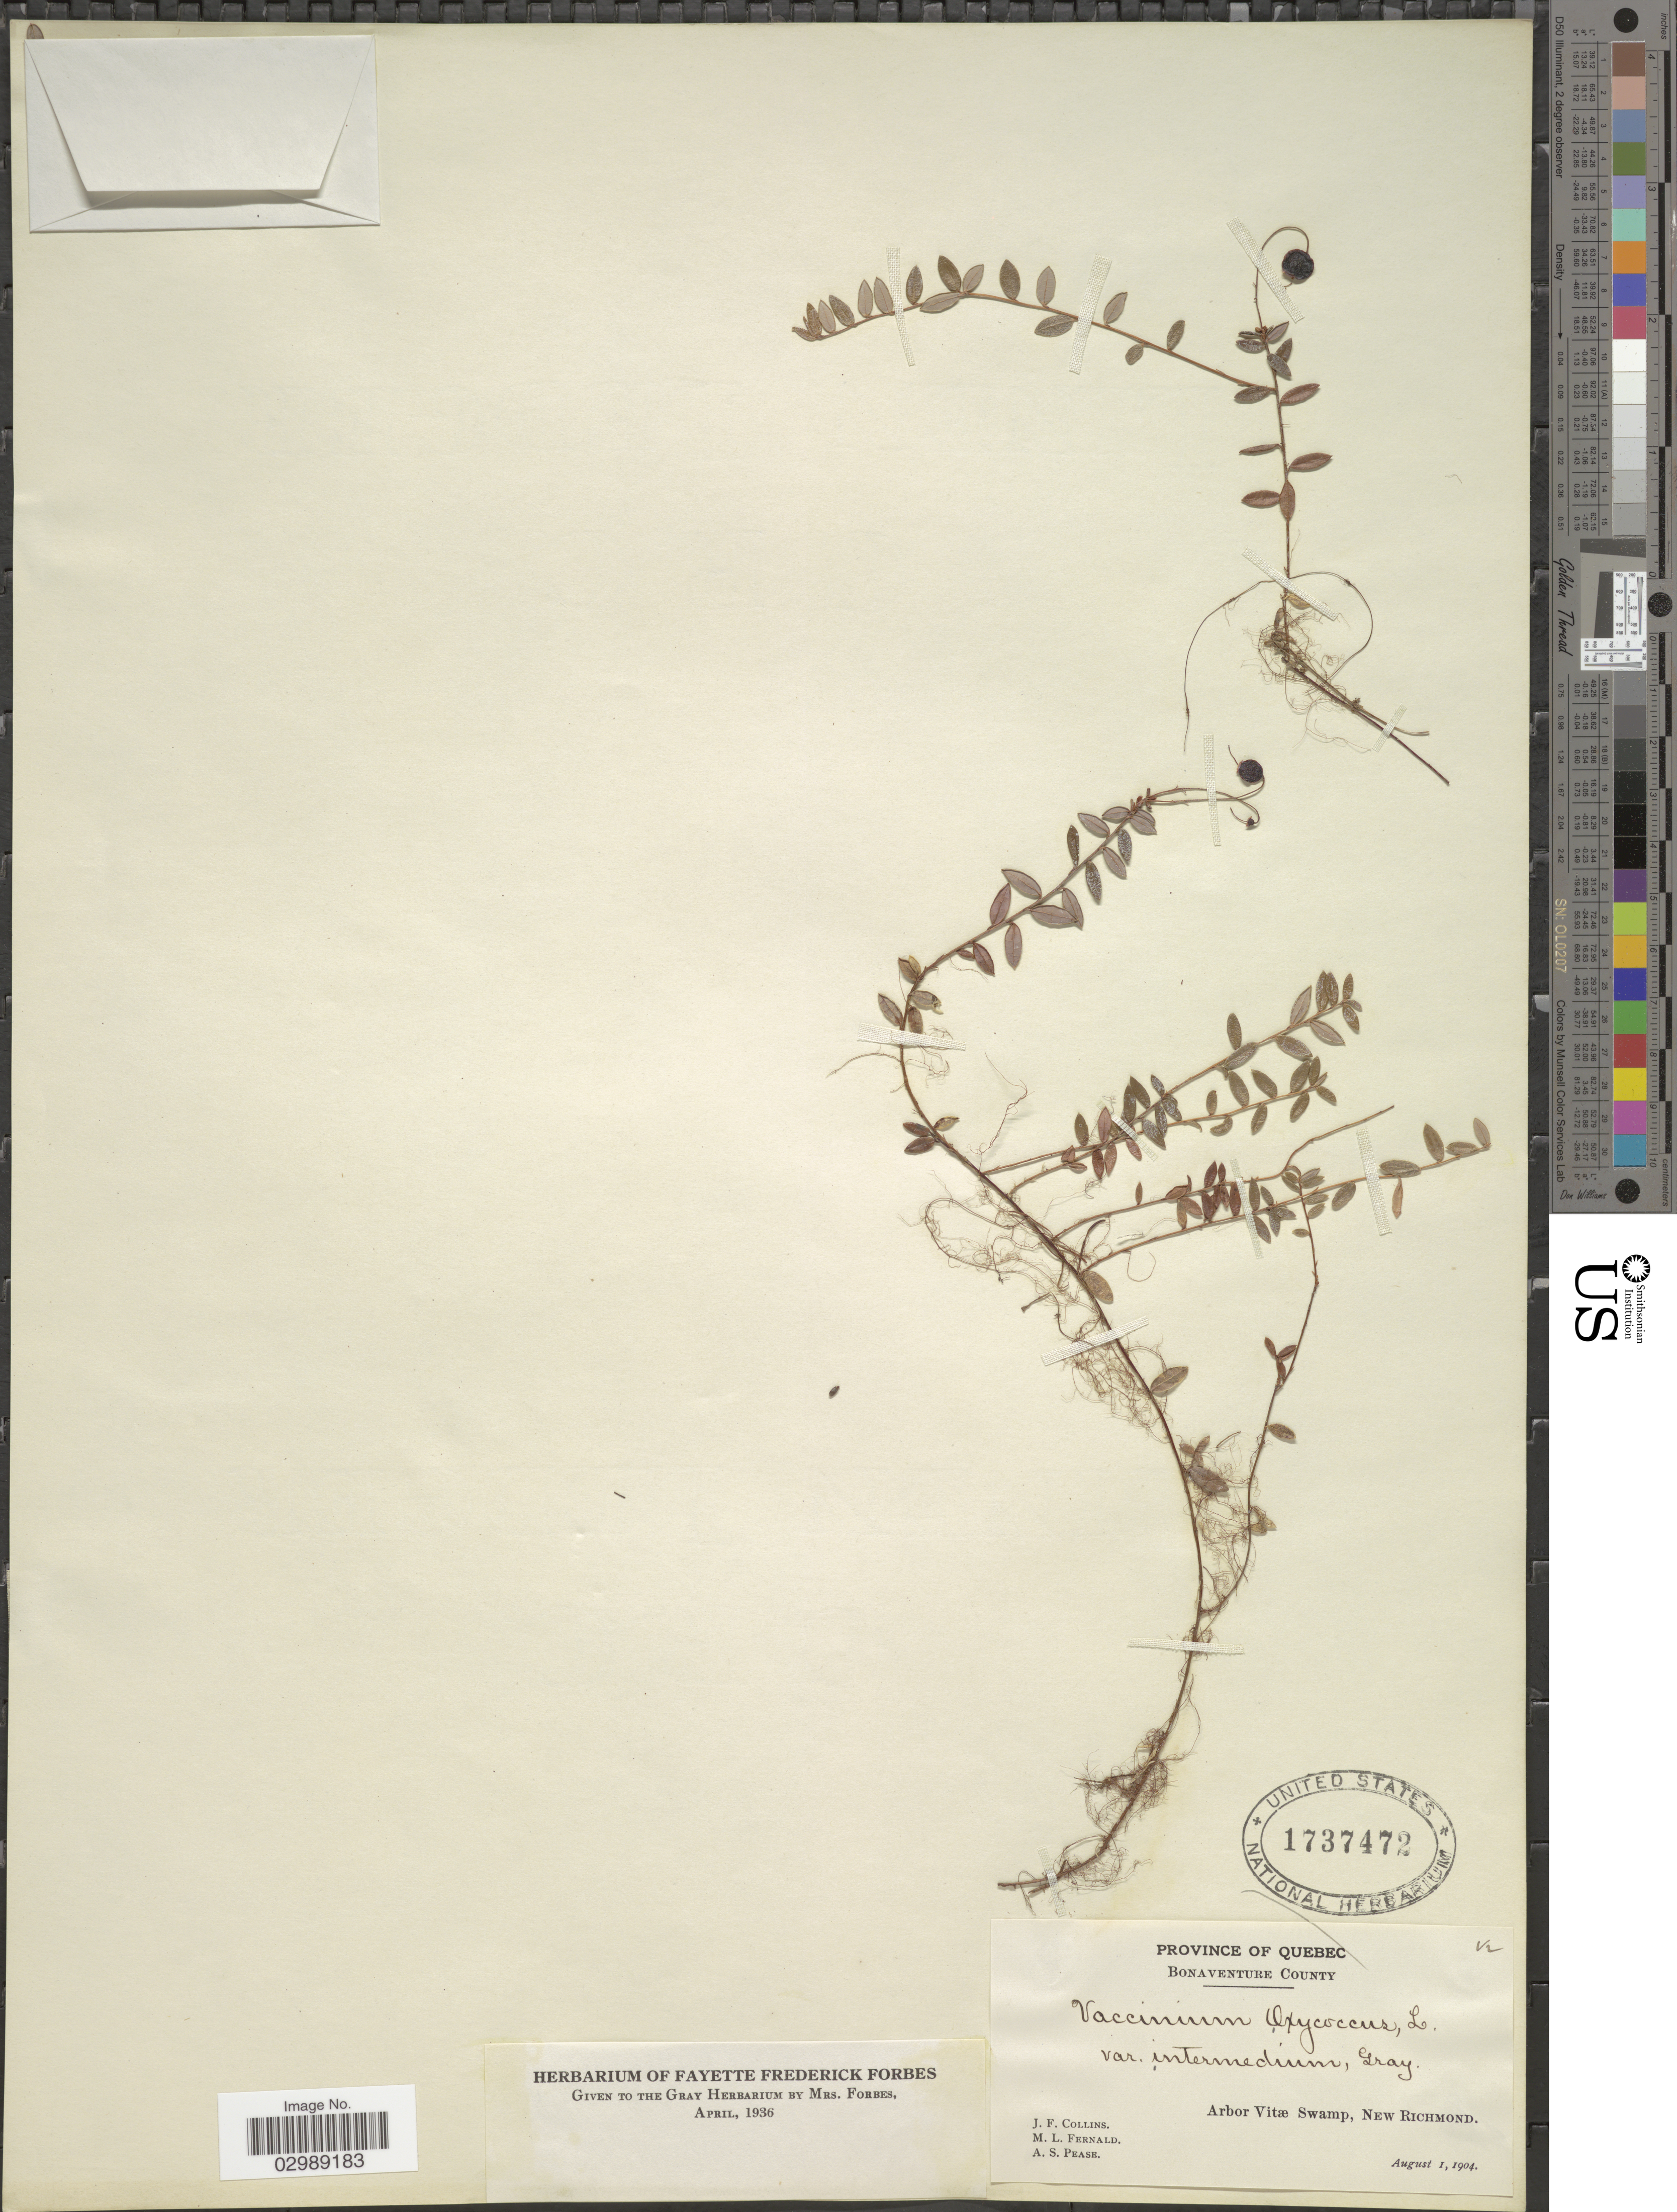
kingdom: Plantae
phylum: Tracheophyta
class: Magnoliopsida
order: Ericales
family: Ericaceae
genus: Vaccinium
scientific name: Vaccinium oxycoccos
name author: L.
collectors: J. Collins, M. L. Fernald & A. S. Pease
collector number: V2?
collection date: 1904-08-01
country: Canada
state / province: Quebec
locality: Bonaventure County. Arbor Vitae Swamp, New Richmond.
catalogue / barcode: US 1737472